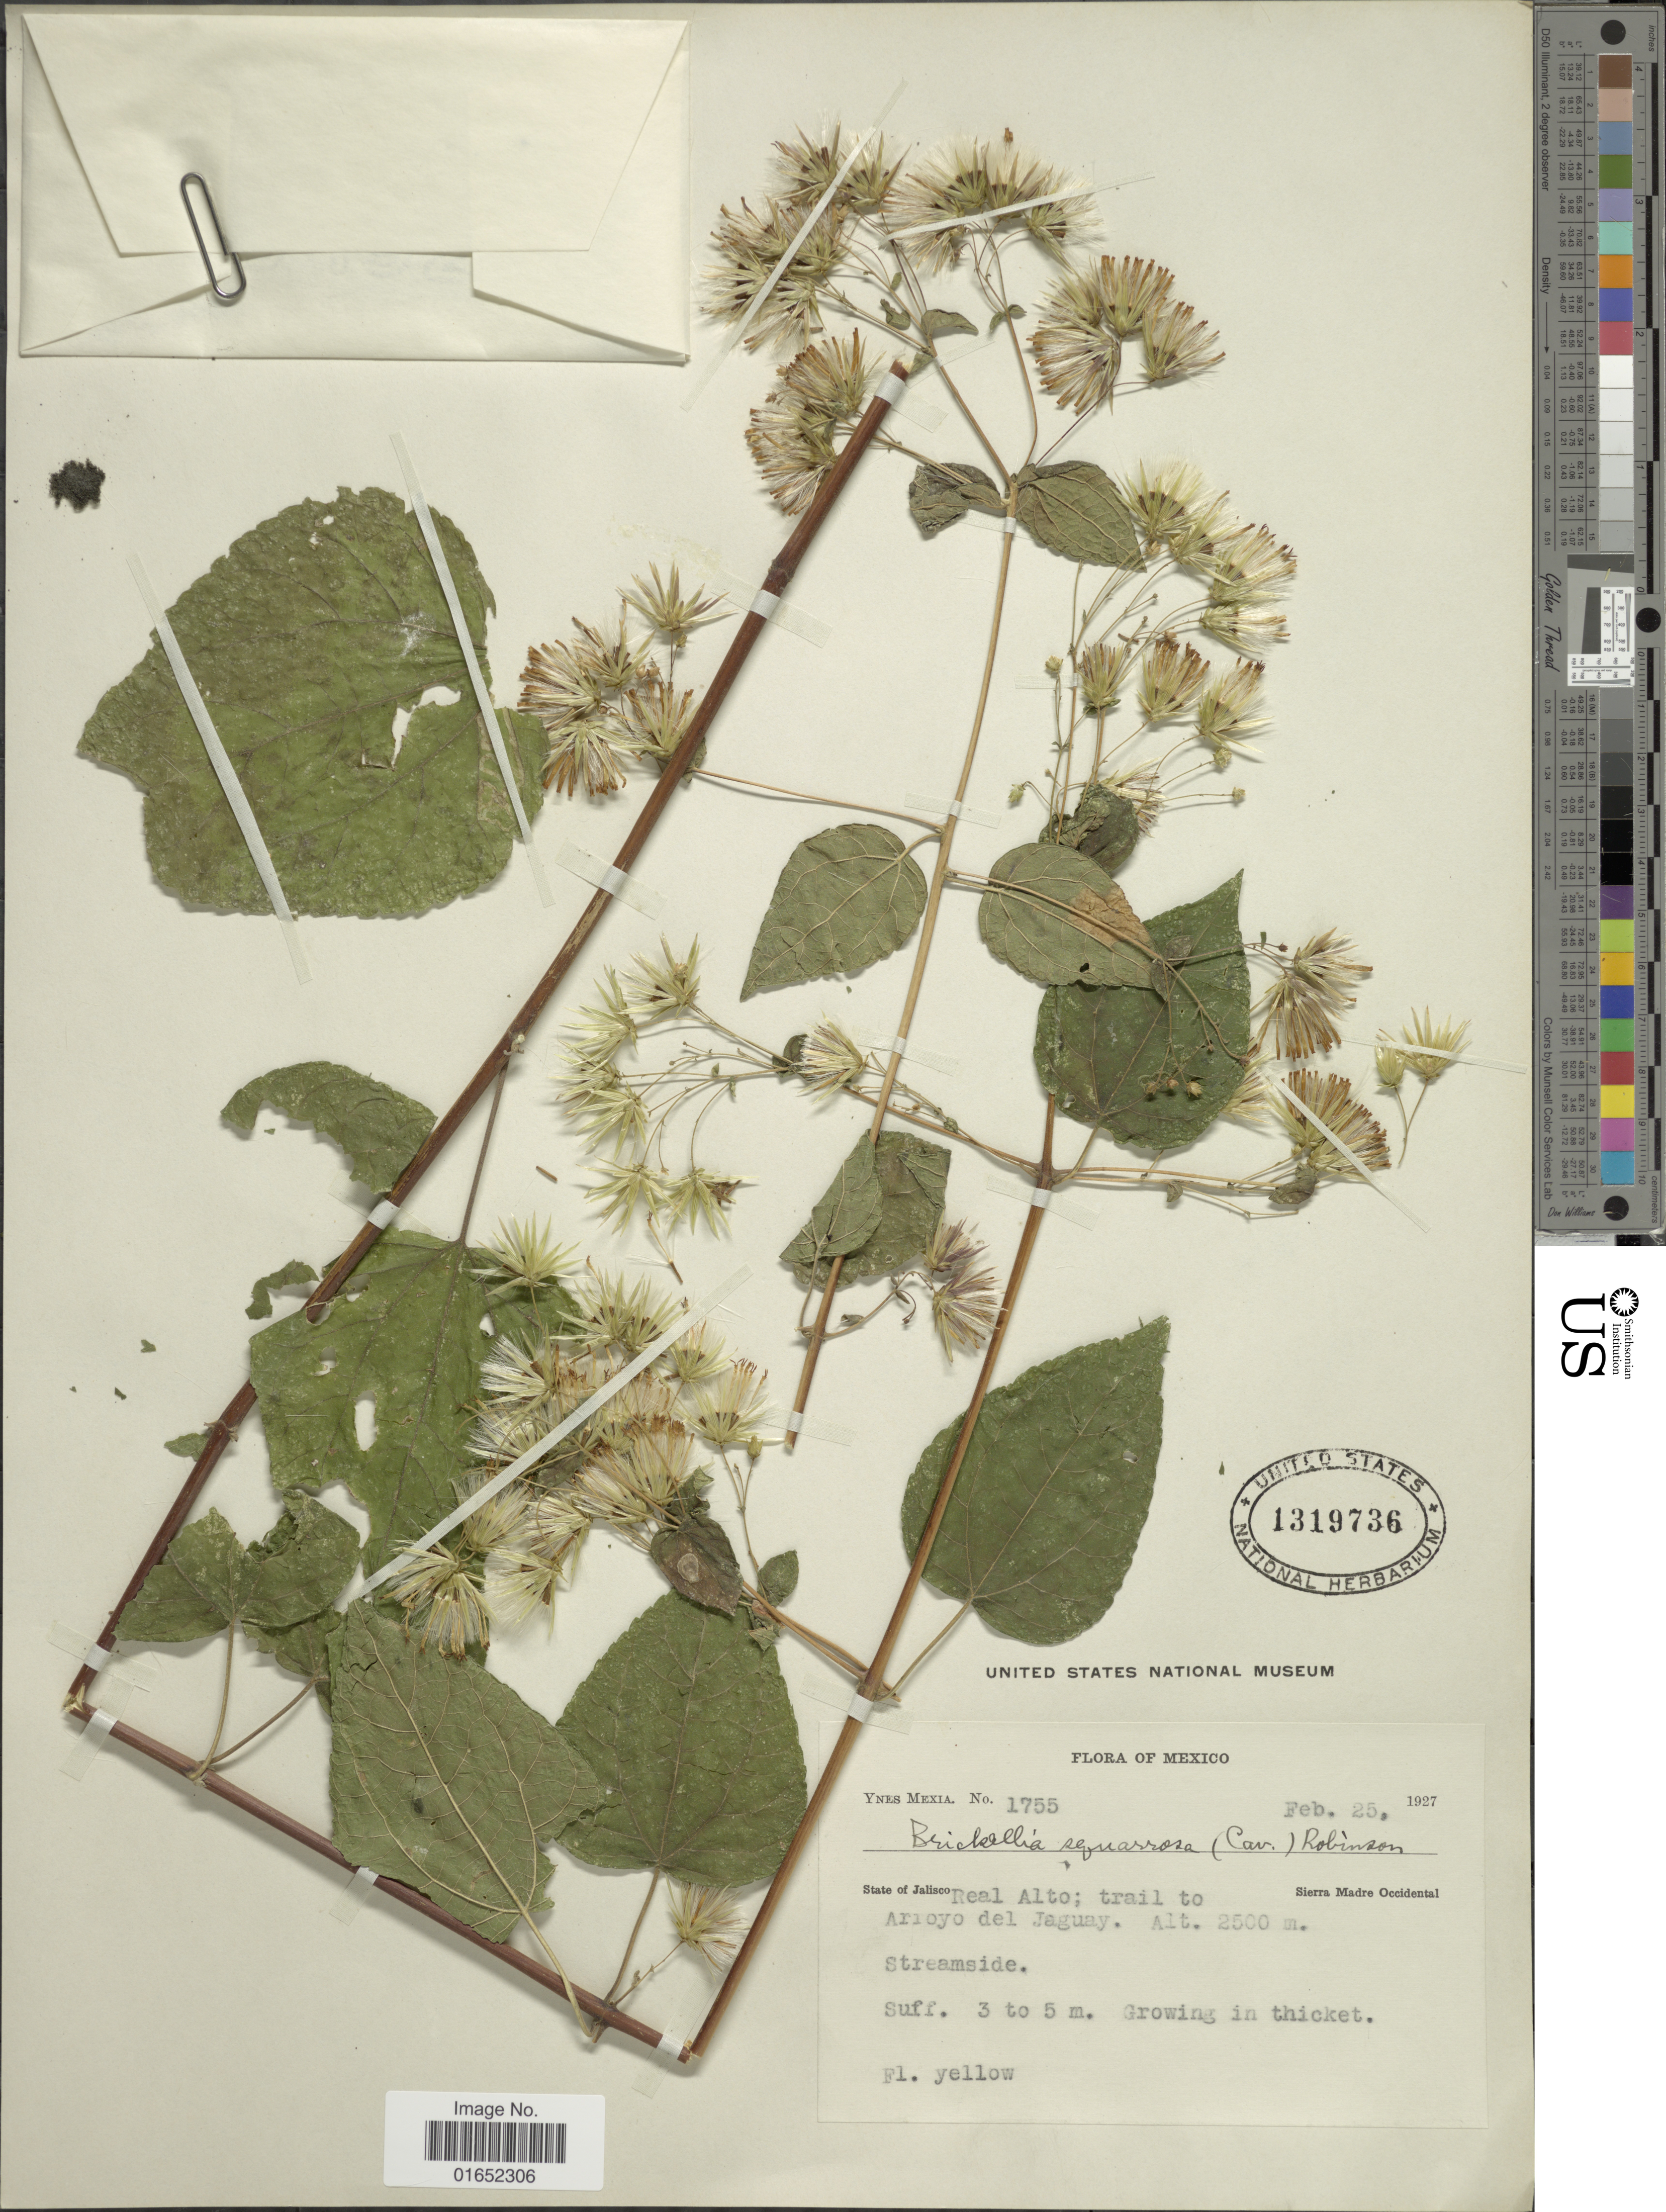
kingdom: Plantae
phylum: Tracheophyta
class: Magnoliopsida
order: Asterales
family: Asteraceae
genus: Brickellia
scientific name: Brickellia squarrosa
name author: B.L. Rob. & Seaton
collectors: Y. Mexia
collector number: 1755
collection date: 1927-02-25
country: Mexico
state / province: Jalisco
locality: Real Alto; trail to Sierra Madre , Arroyo del Jaguay; Streamside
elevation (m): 2500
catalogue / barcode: US 1319736